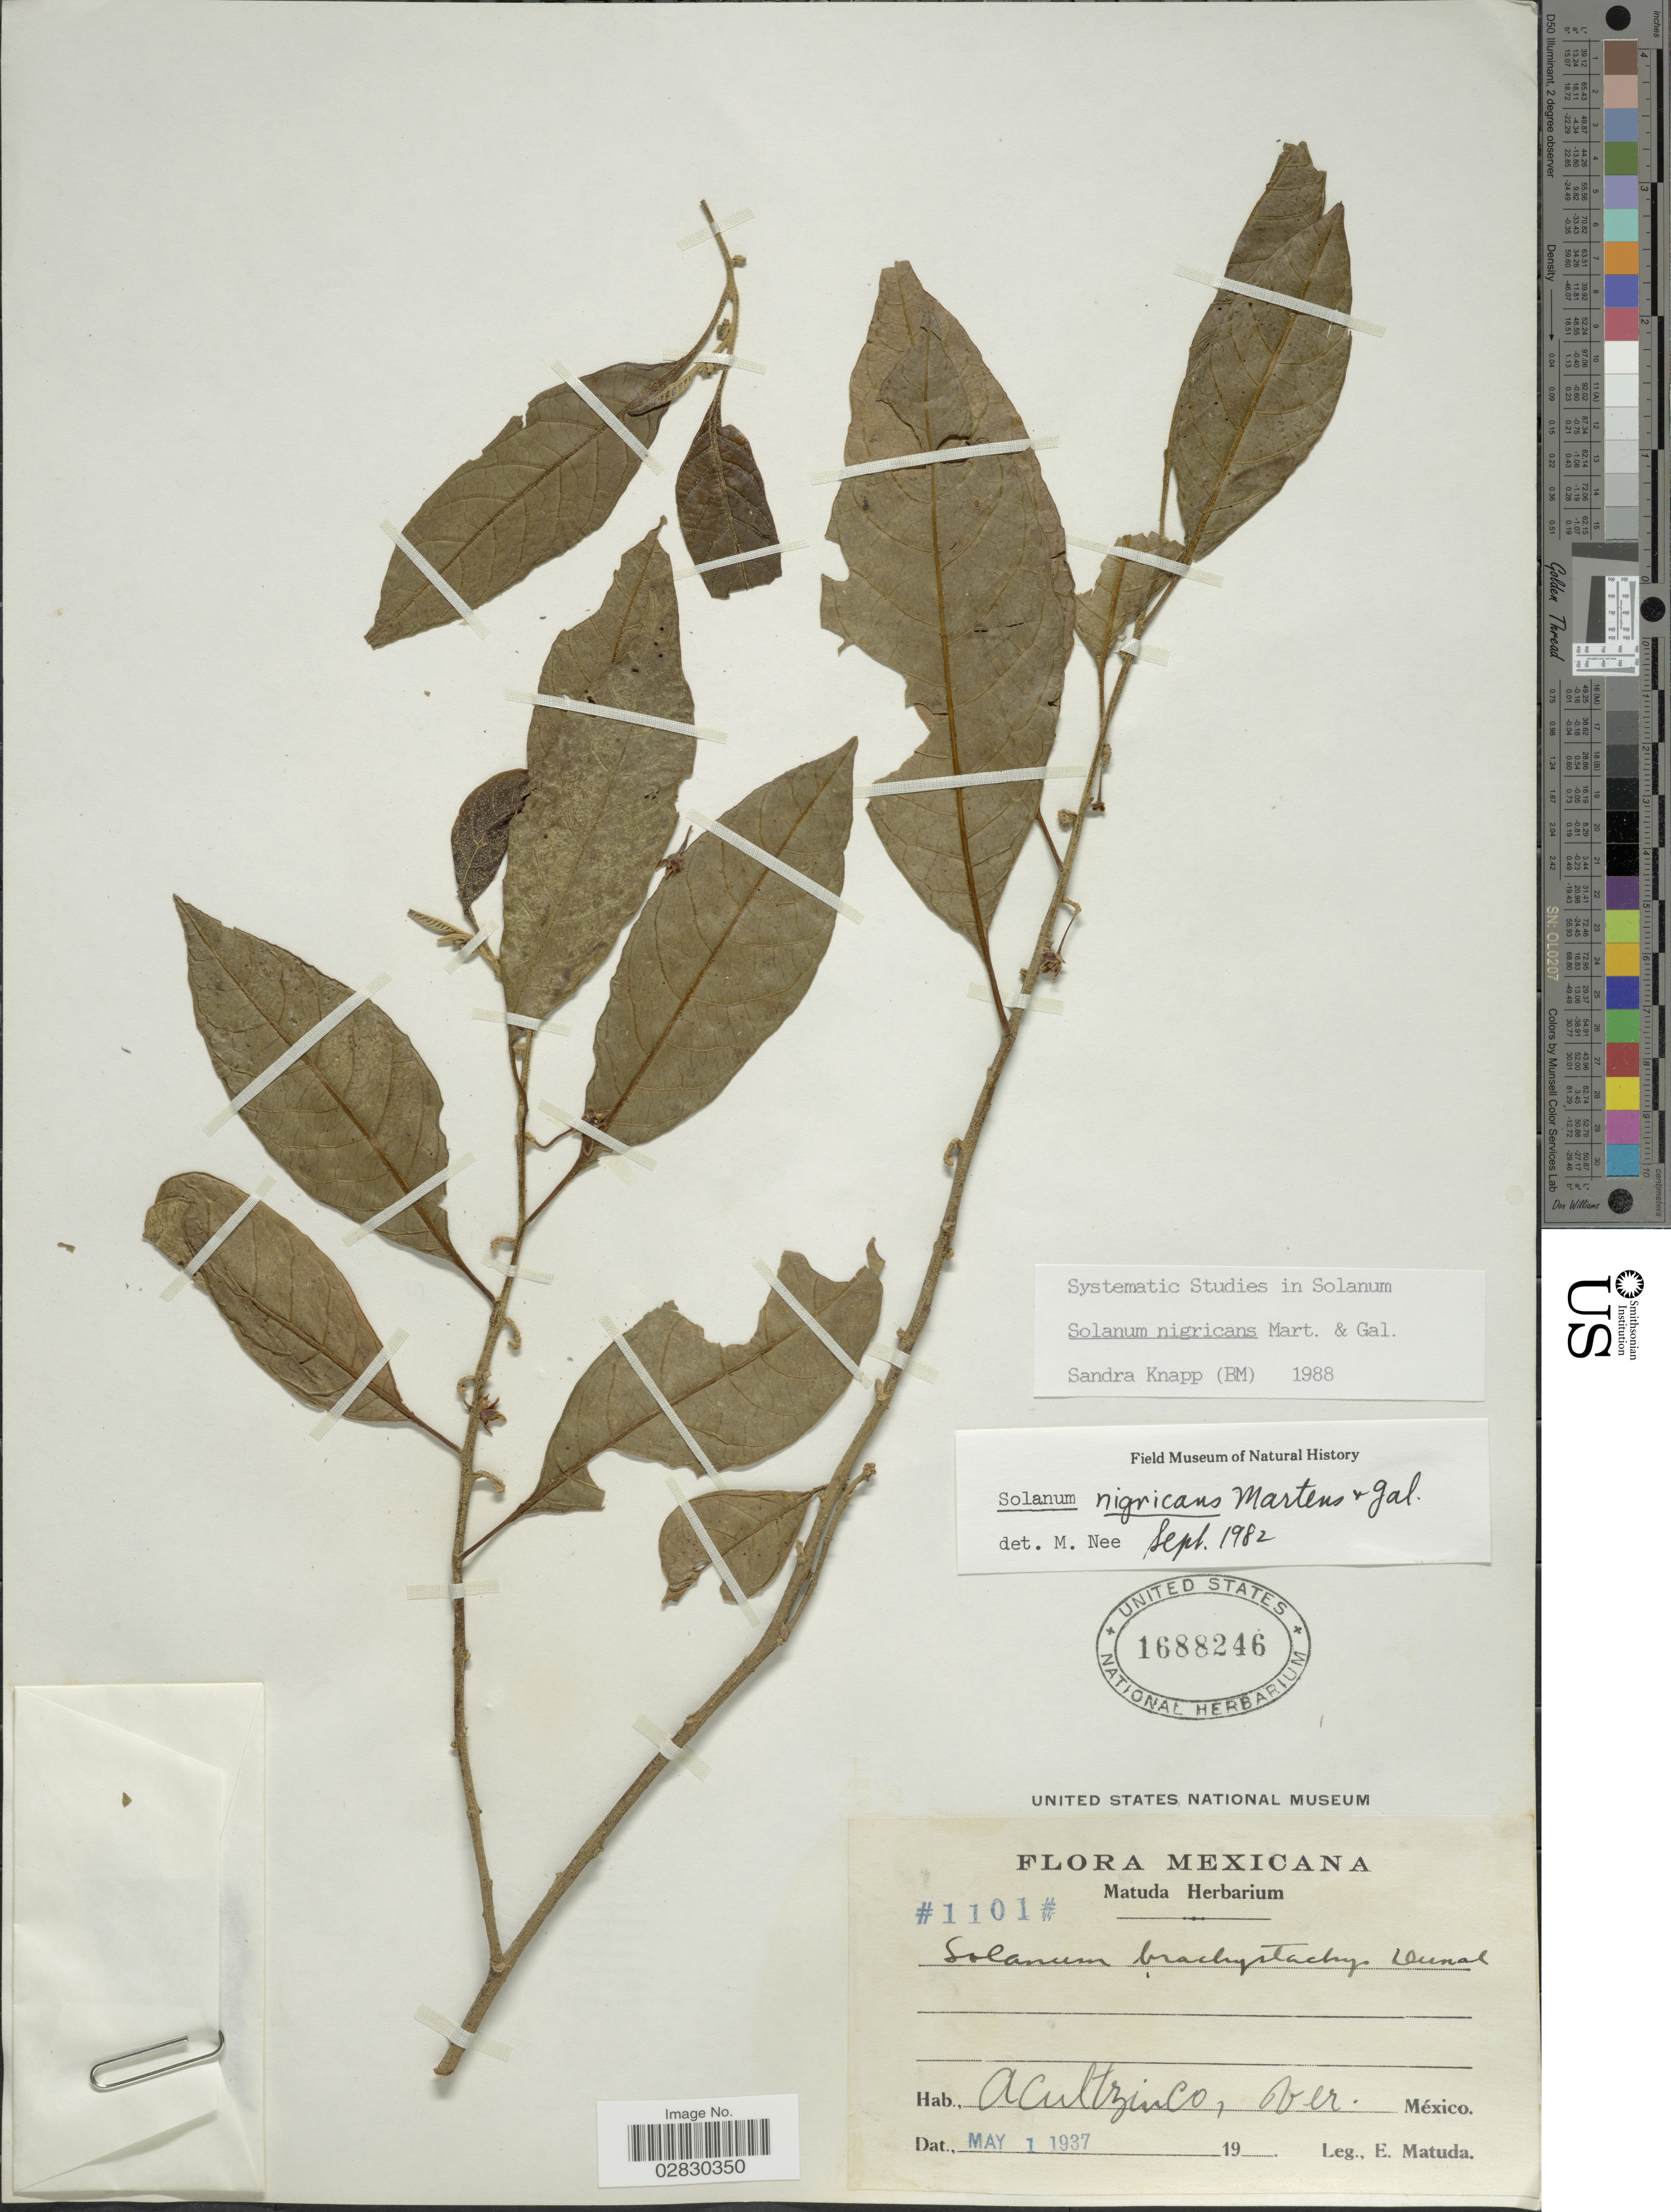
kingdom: Plantae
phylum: Tracheophyta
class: Magnoliopsida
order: Solanales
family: Solanaceae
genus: Solanum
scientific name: Solanum nigricans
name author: M. Martens & Galeotti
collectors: E. Matuda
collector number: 1101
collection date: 1937-05-01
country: Mexico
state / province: Veracruz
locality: Acultzinco, Ver.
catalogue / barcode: US 1688246